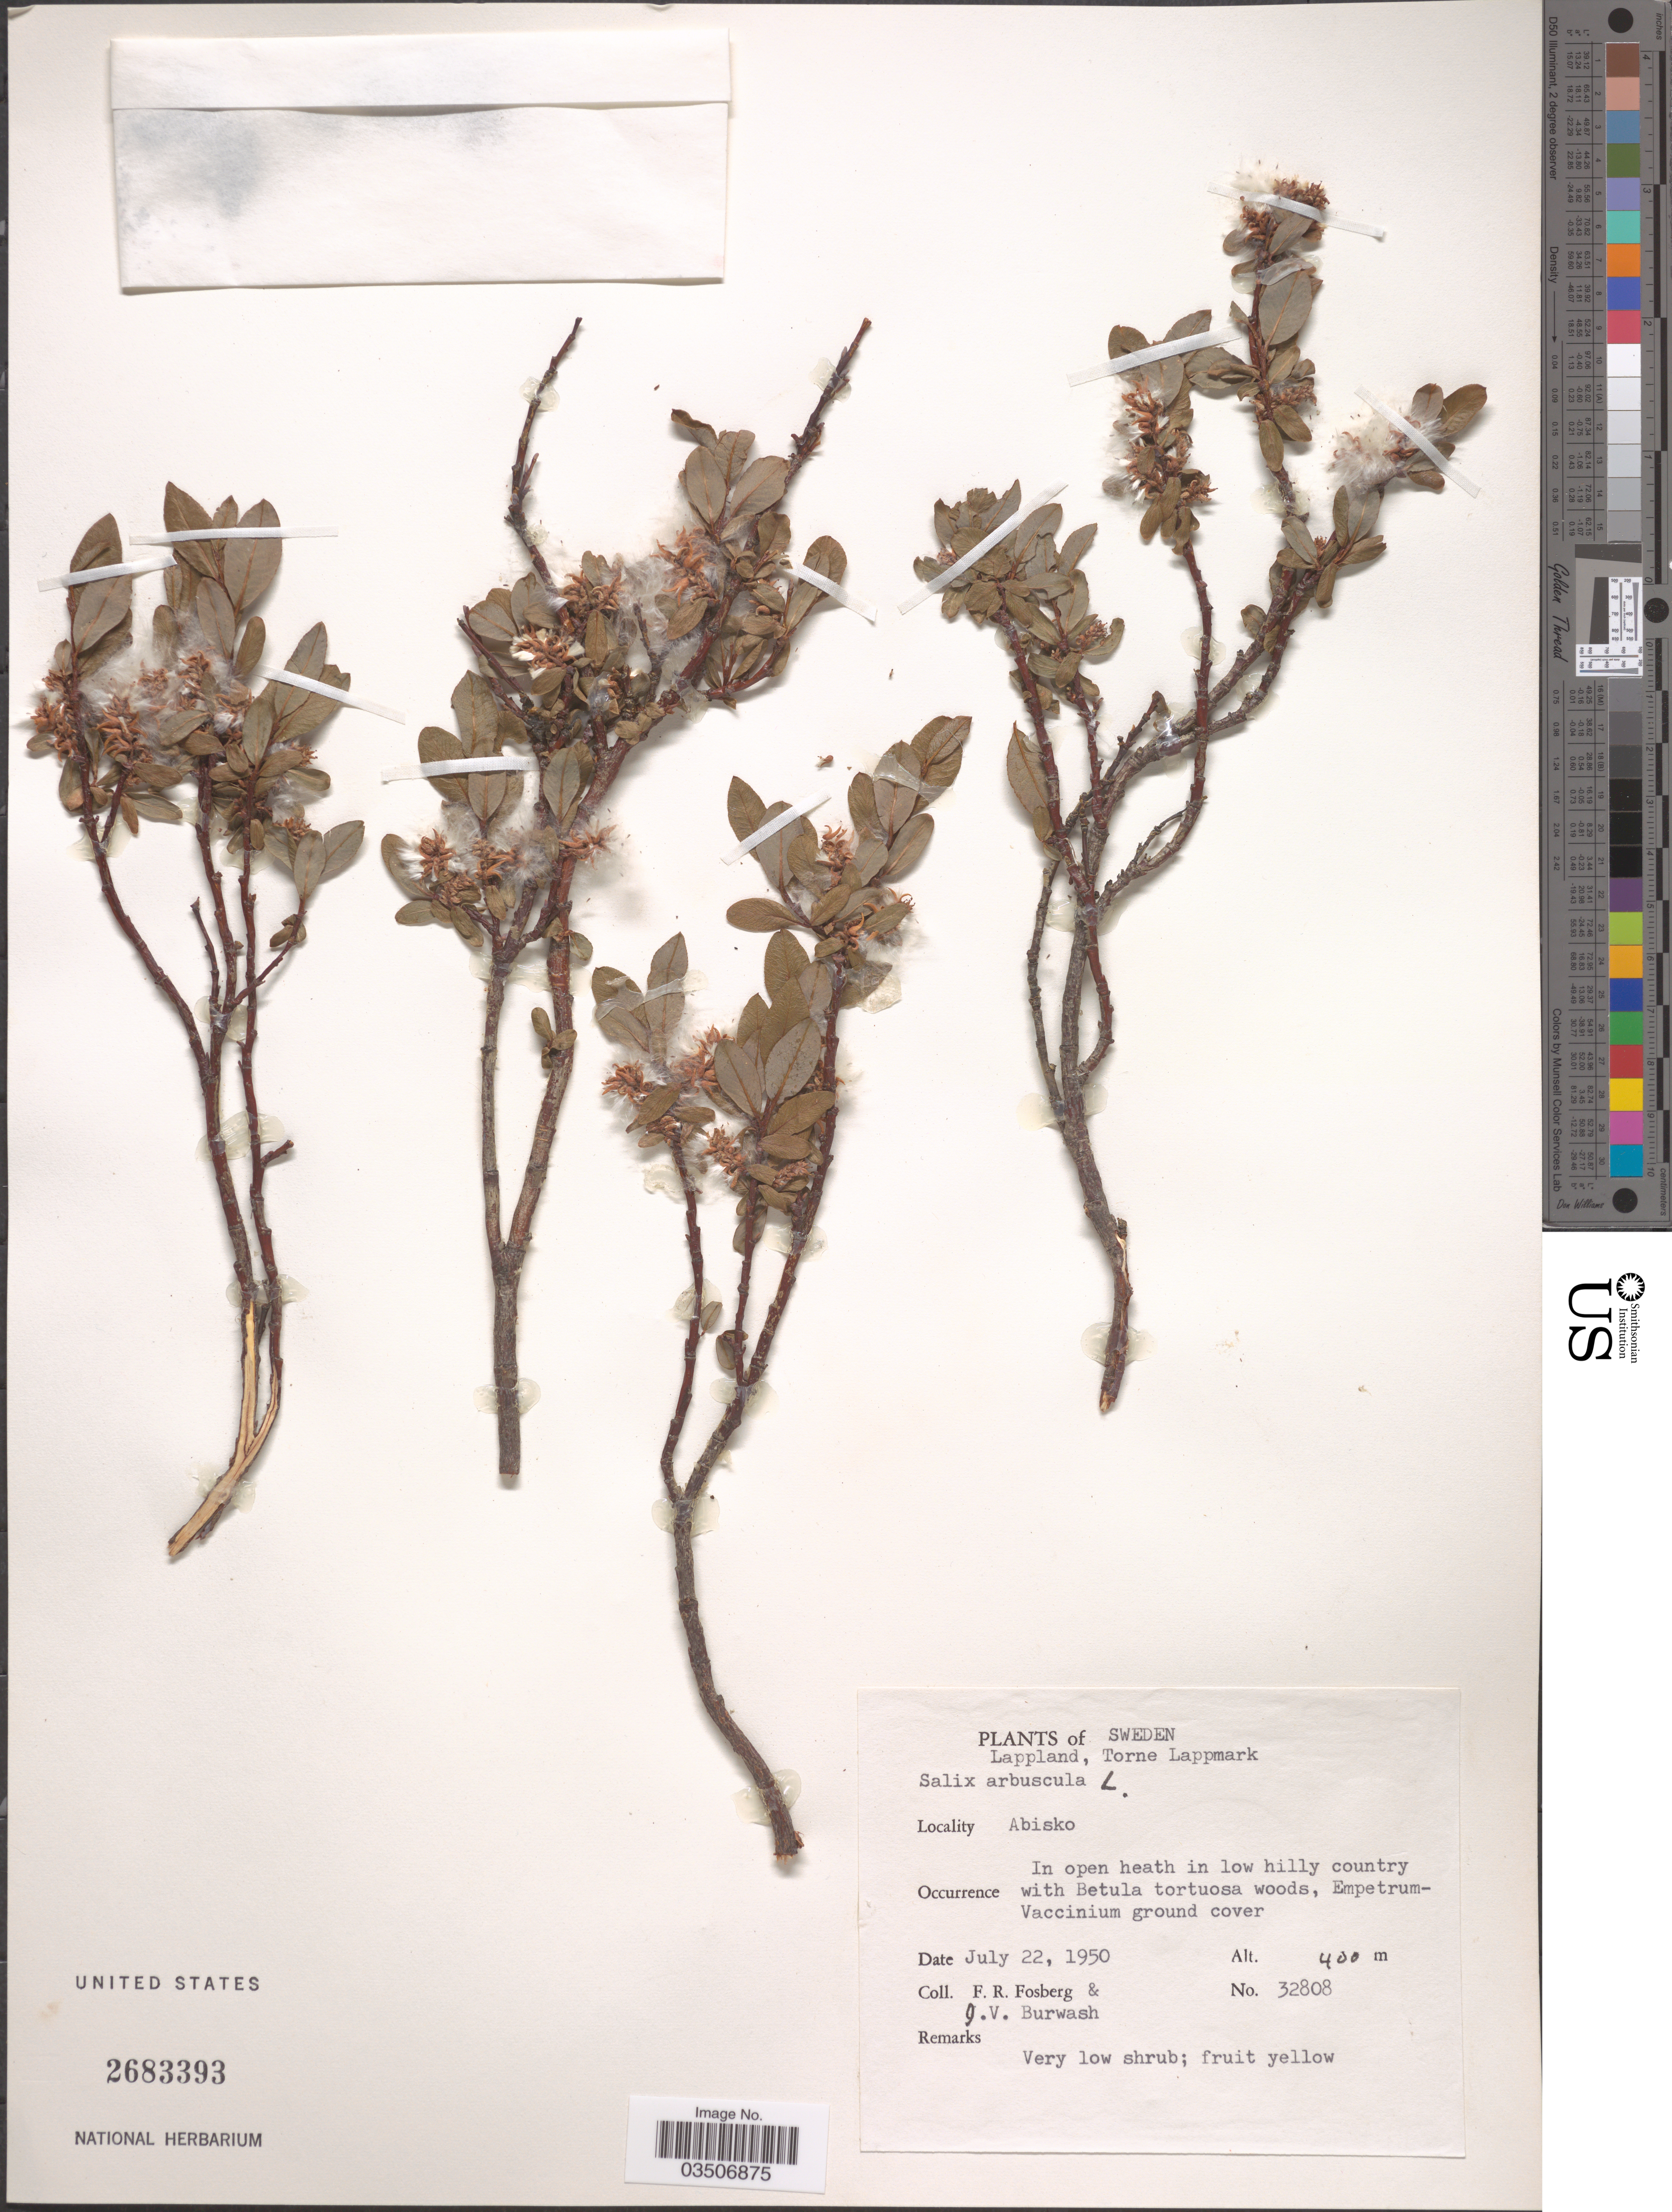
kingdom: Plantae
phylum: Tracheophyta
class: Magnoliopsida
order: Malpighiales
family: Salicaceae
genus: Salix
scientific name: Salix arbuscula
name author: L.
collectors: F. R. Fosberg & J. Burwash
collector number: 32808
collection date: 1950-07-22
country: Sweden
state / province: Norrbotten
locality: Lappland, Torne Lappmark. Abisko.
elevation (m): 400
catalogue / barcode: US 2683393